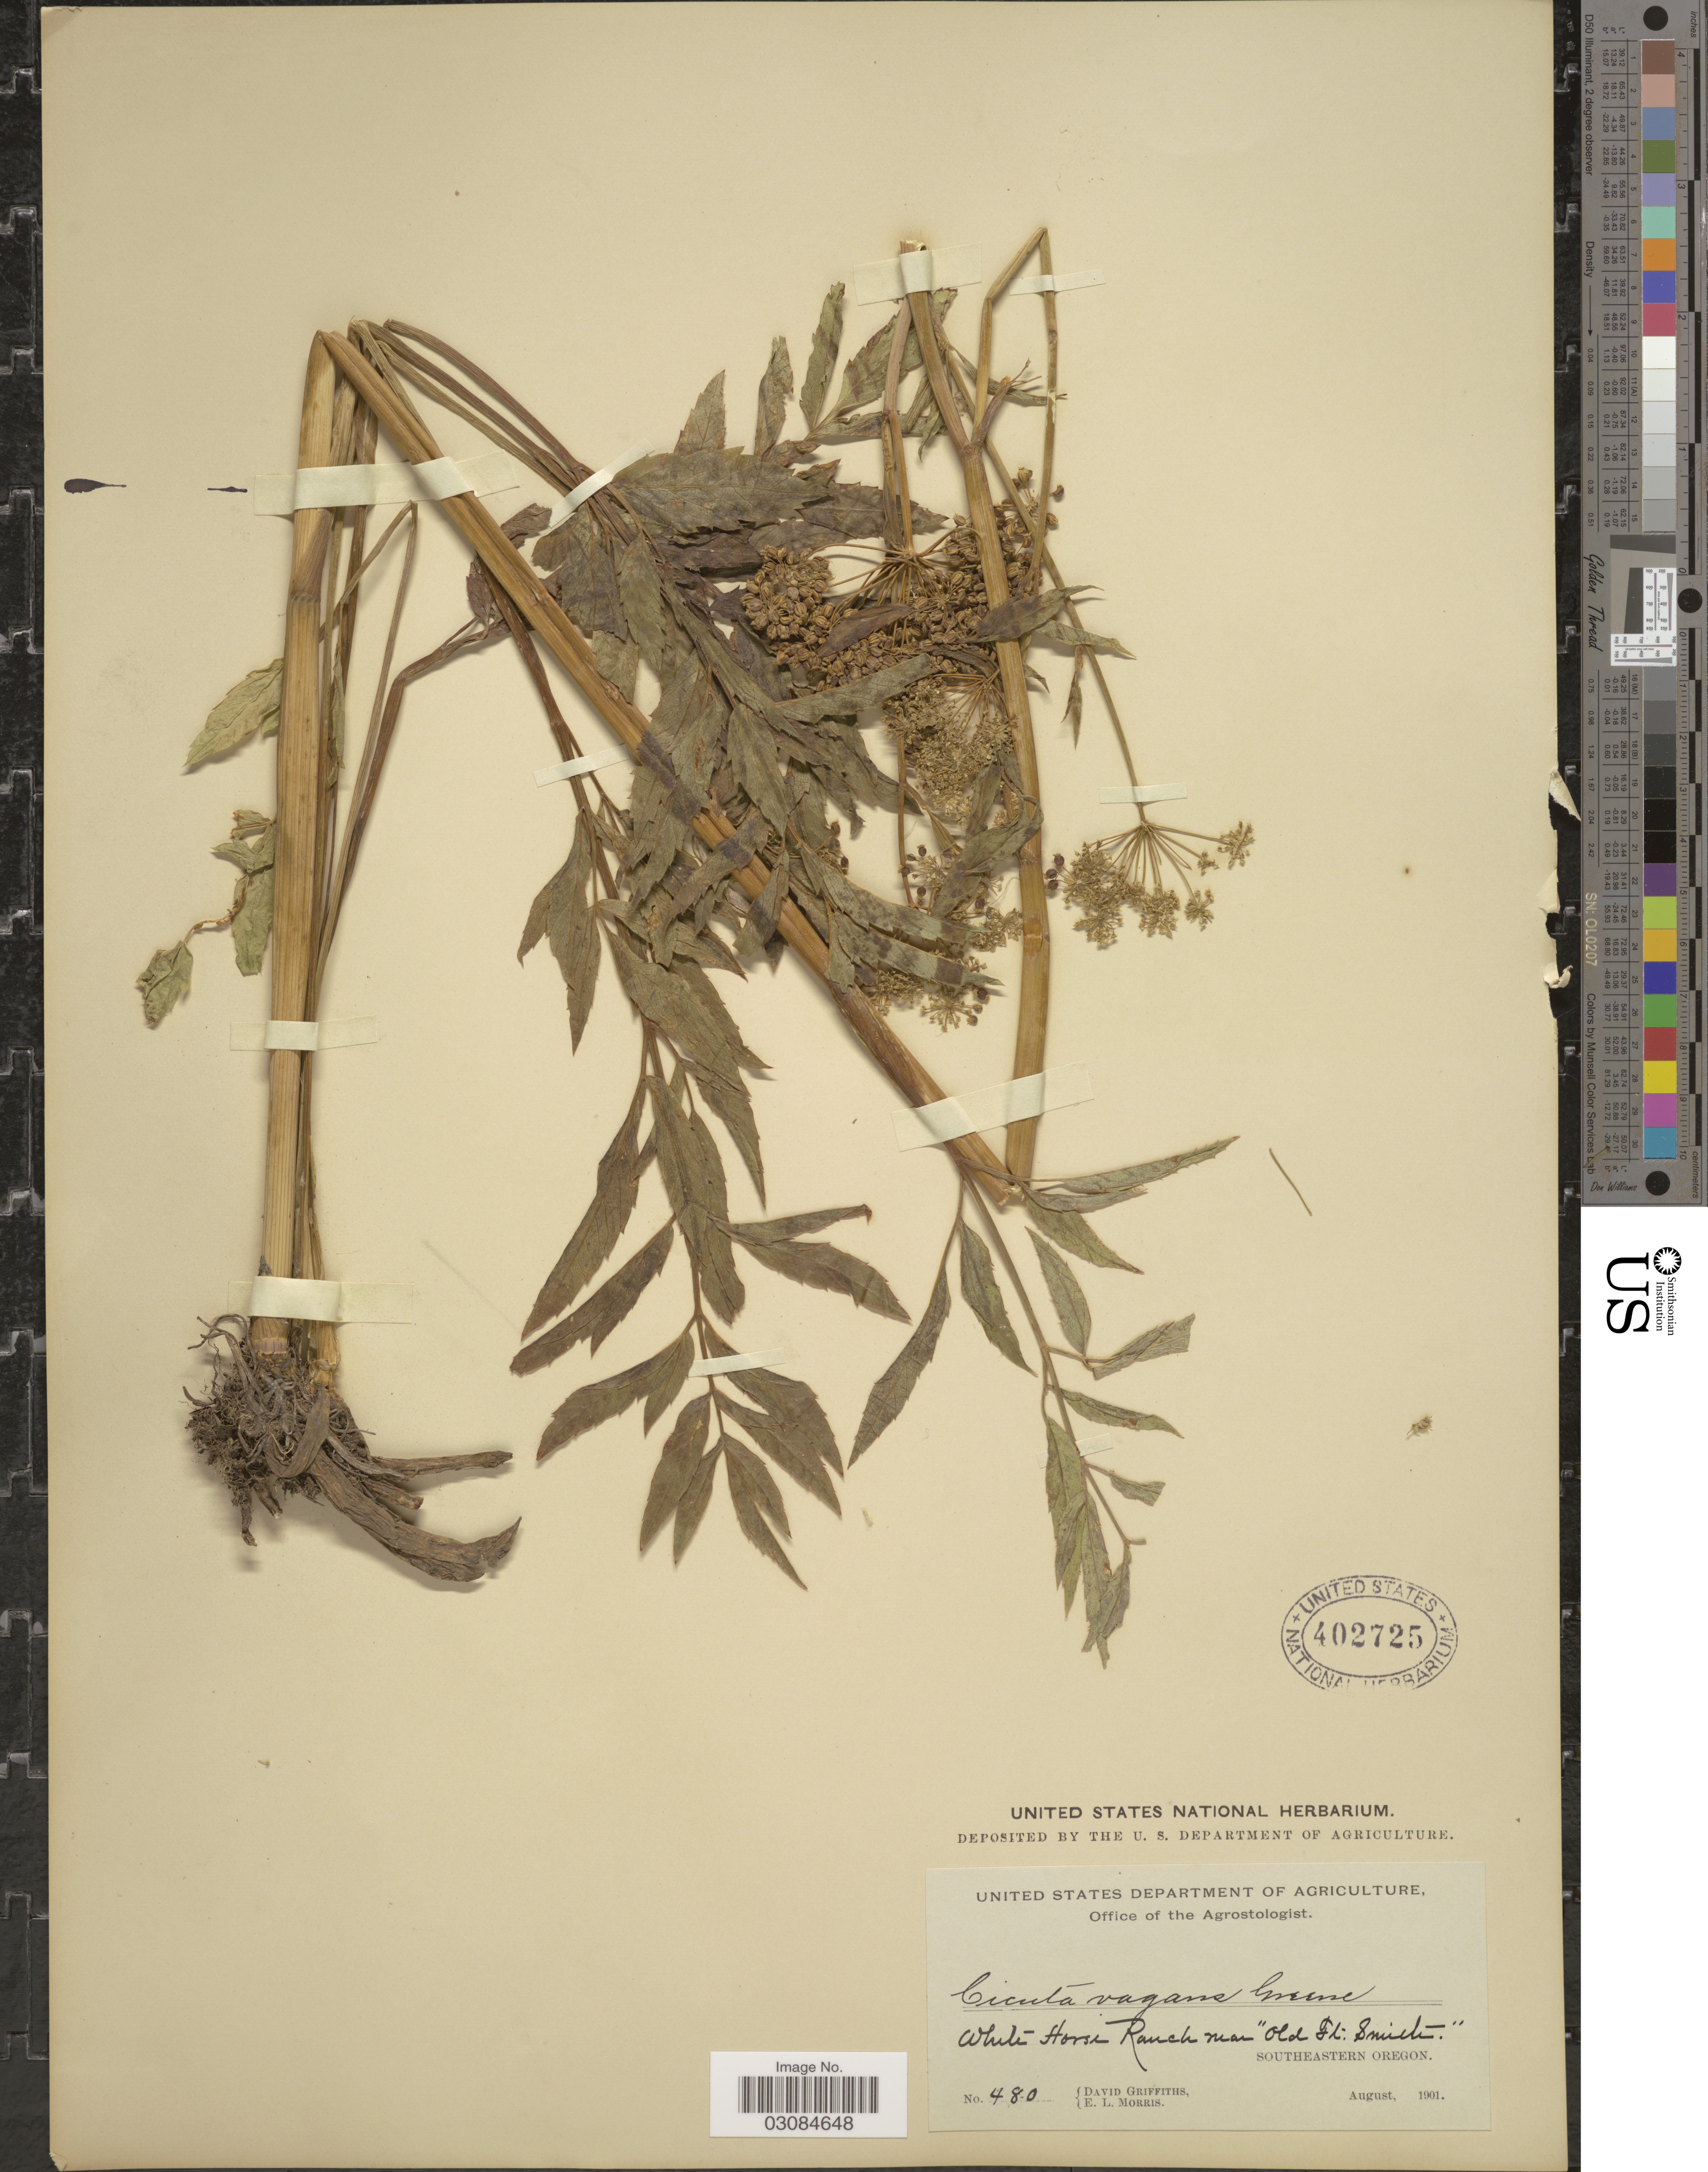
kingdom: Plantae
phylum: Tracheophyta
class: Magnoliopsida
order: Apiales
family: Apiaceae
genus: Cicuta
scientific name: Cicuta vagans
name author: Greene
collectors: D. Griffiths & E. Morris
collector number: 480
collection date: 1901-08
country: United States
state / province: Oregon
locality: White Horse Ranch near "Old Ft. Smith." Southeastern Oregon.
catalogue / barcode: US 402725